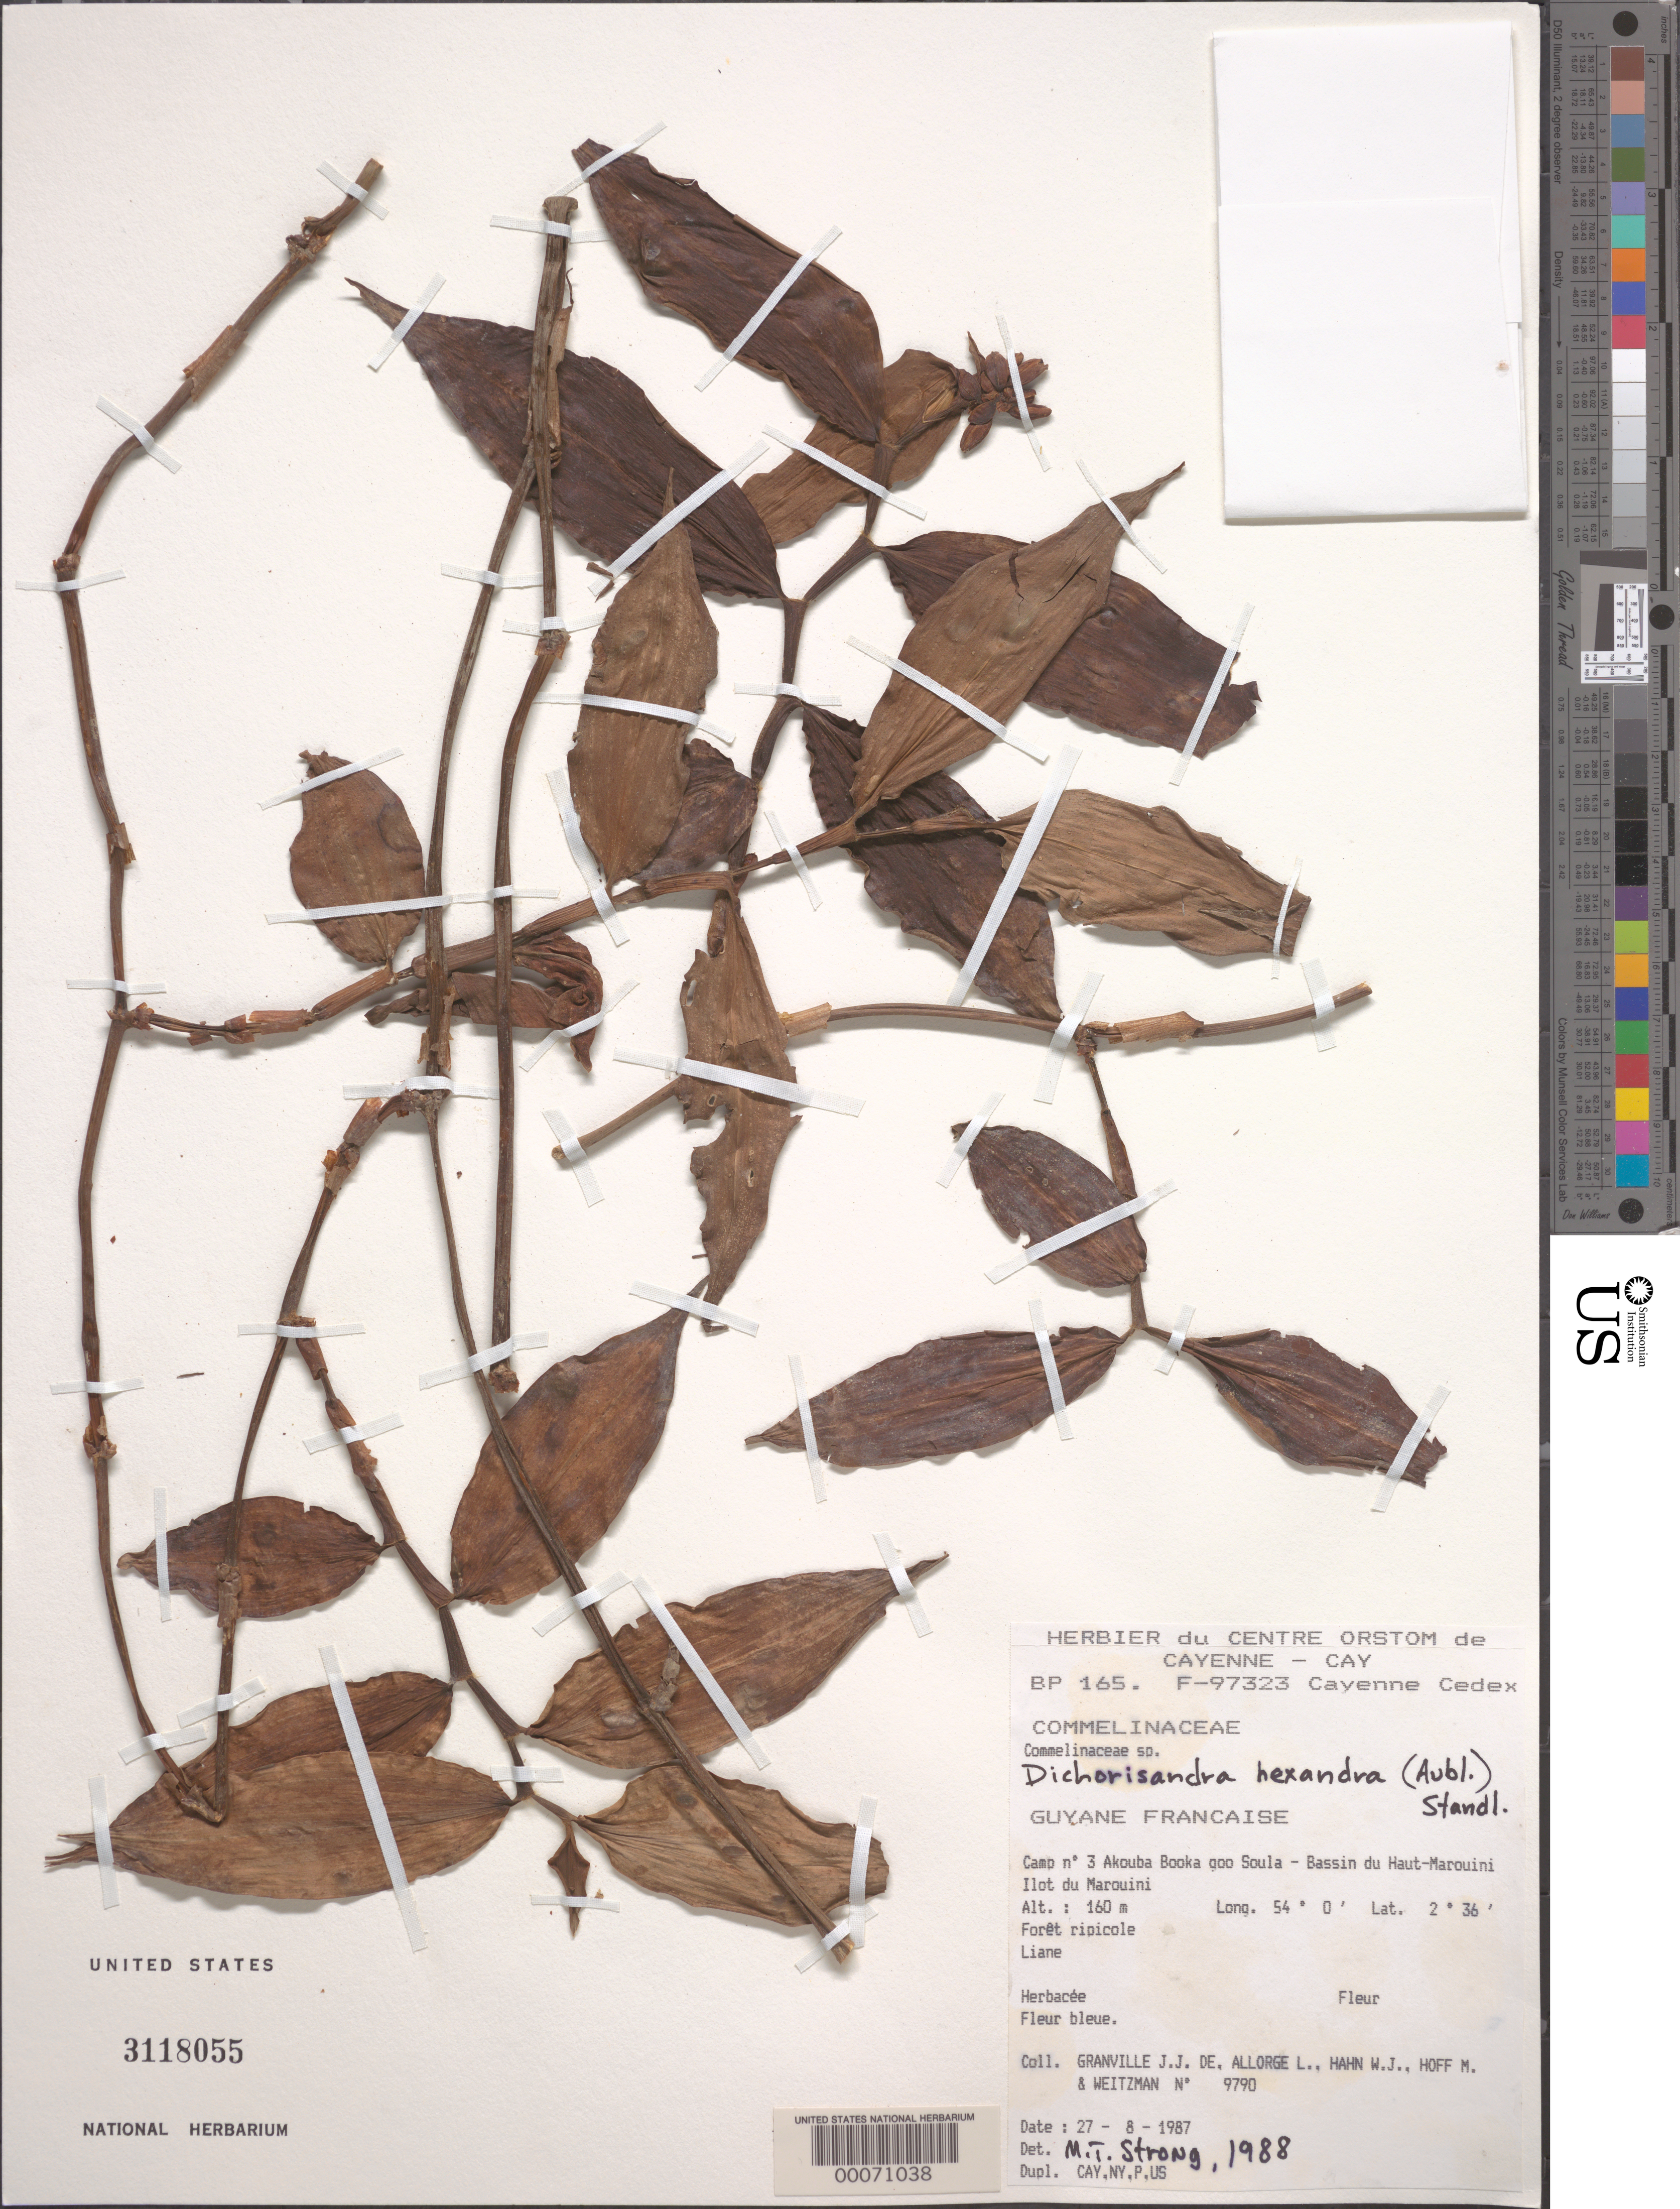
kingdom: Plantae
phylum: Tracheophyta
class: Liliopsida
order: Commelinales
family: Commelinaceae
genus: Dichorisandra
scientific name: Dichorisandra hexandra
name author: (Aubl.) Standl.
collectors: J.-J. de Granville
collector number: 9790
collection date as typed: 27 Aug 1987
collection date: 1987-08-27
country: French Guiana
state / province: Saint-Laurent-du-Maroni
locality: Camp no. 3, akouba booka goo soula, bassin du haut-marouini, ilot du marouini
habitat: Foret ripicole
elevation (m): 160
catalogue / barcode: US 3118055